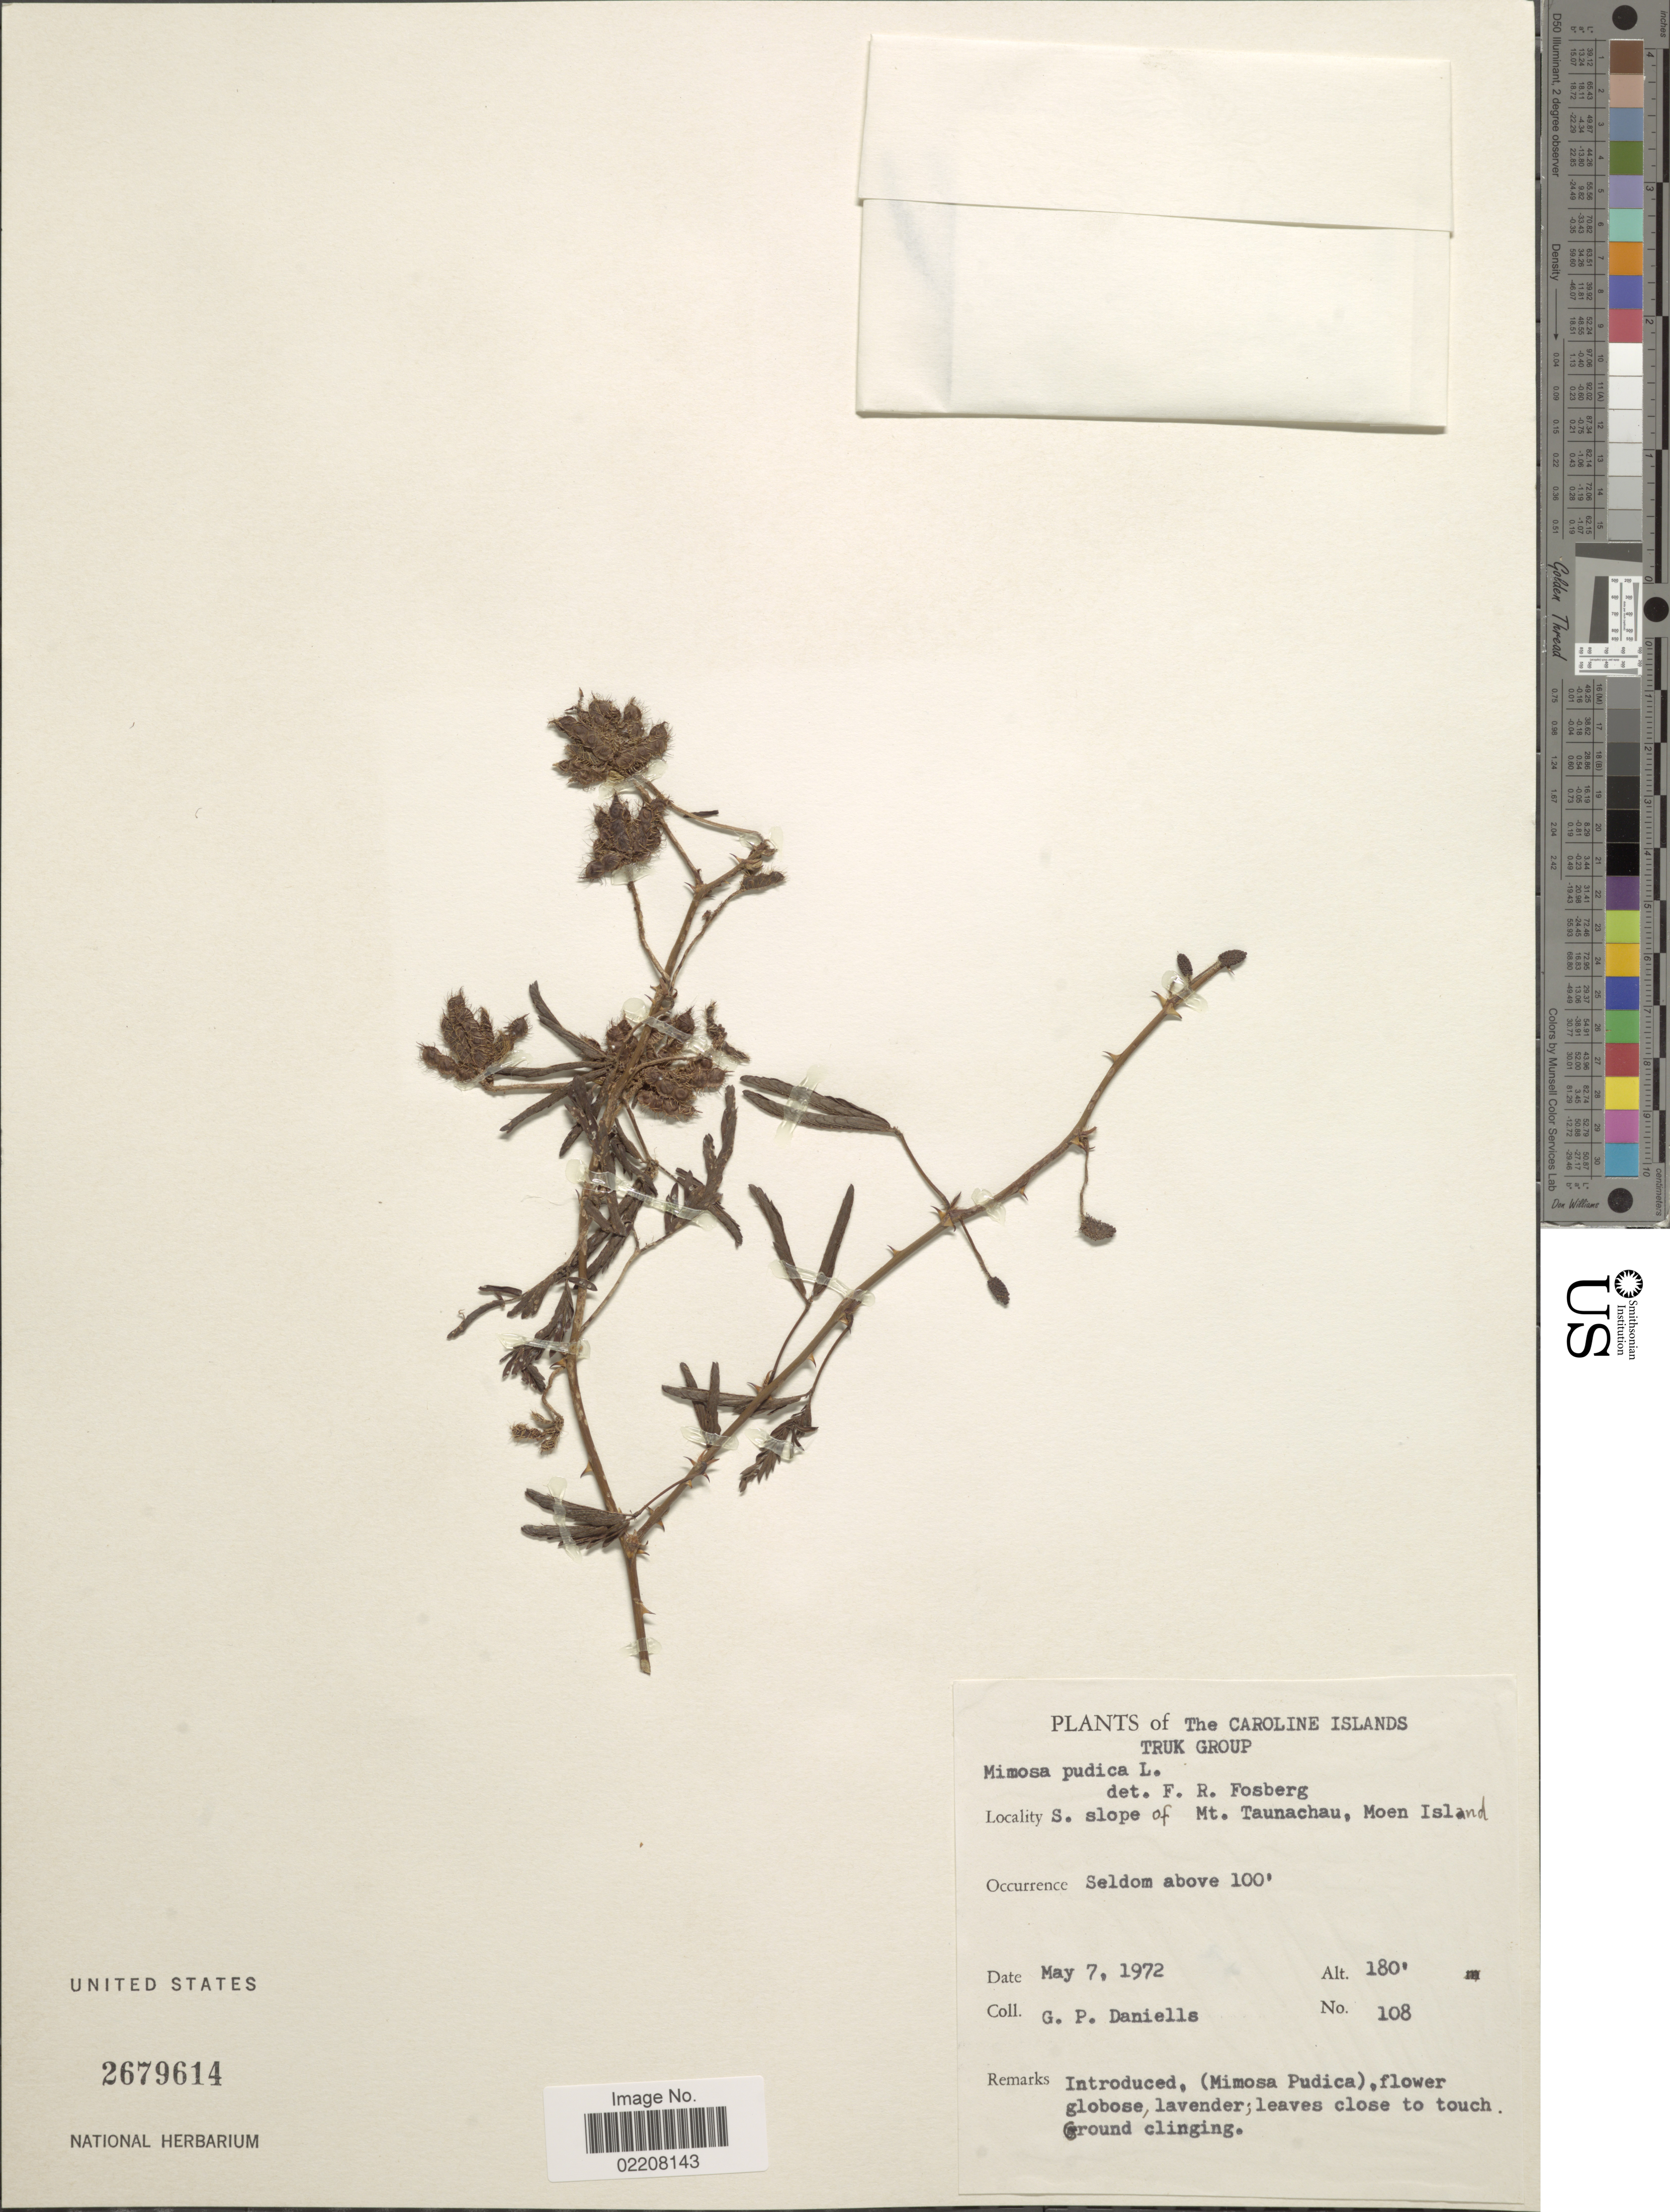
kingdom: Plantae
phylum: Tracheophyta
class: Magnoliopsida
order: Fabales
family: Fabaceae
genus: Mimosa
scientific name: Mimosa pudica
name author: L.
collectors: G. Daniells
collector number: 108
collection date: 1972-05-07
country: Micronesia, Federated States of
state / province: Truk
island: Moen [Wono]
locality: Caroline Islands. Truk Group. S. slope of Mt. Taunachau, Moen Island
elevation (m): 55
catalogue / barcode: US 2679614